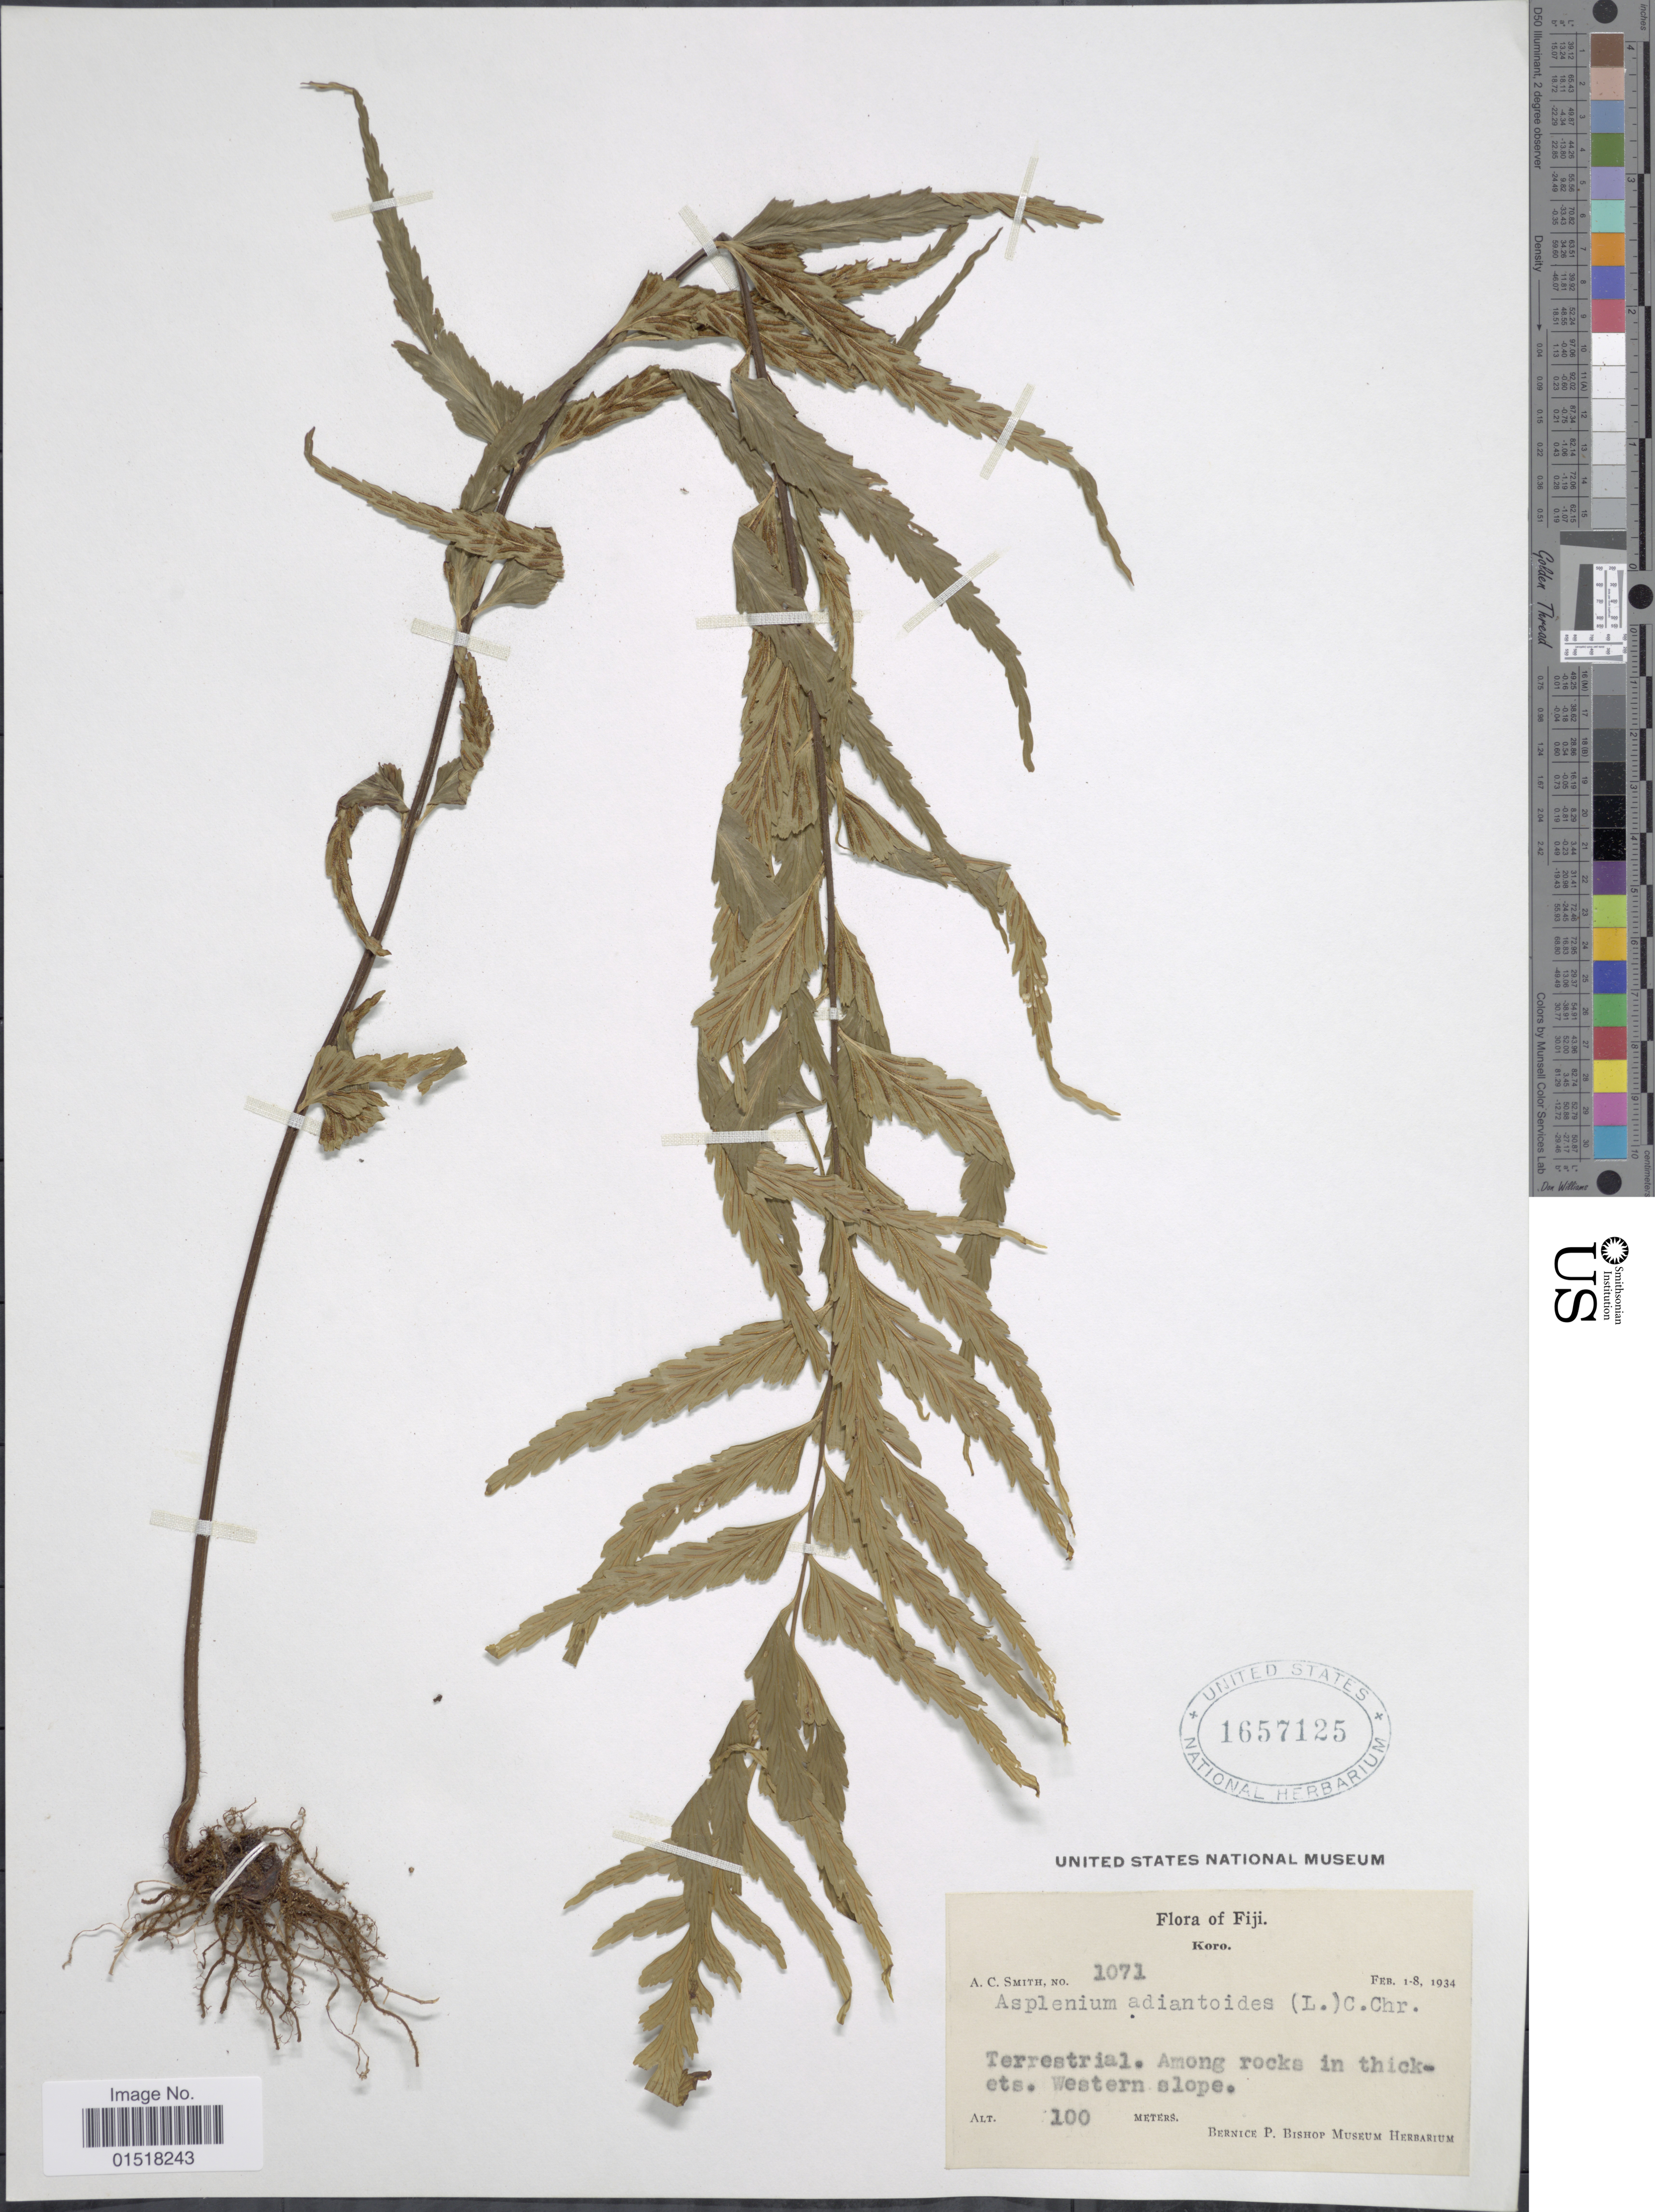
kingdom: Plantae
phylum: Tracheophyta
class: Polypodiopsida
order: Polypodiales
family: Aspleniaceae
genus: Asplenium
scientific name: Asplenium polyodon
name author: G. Forst.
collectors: A. C. Smith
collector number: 1071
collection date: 1934-02-01/1934-02-08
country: Fiji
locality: Koro. Among rocks in thickets. Western slope.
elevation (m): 100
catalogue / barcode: US 1657125